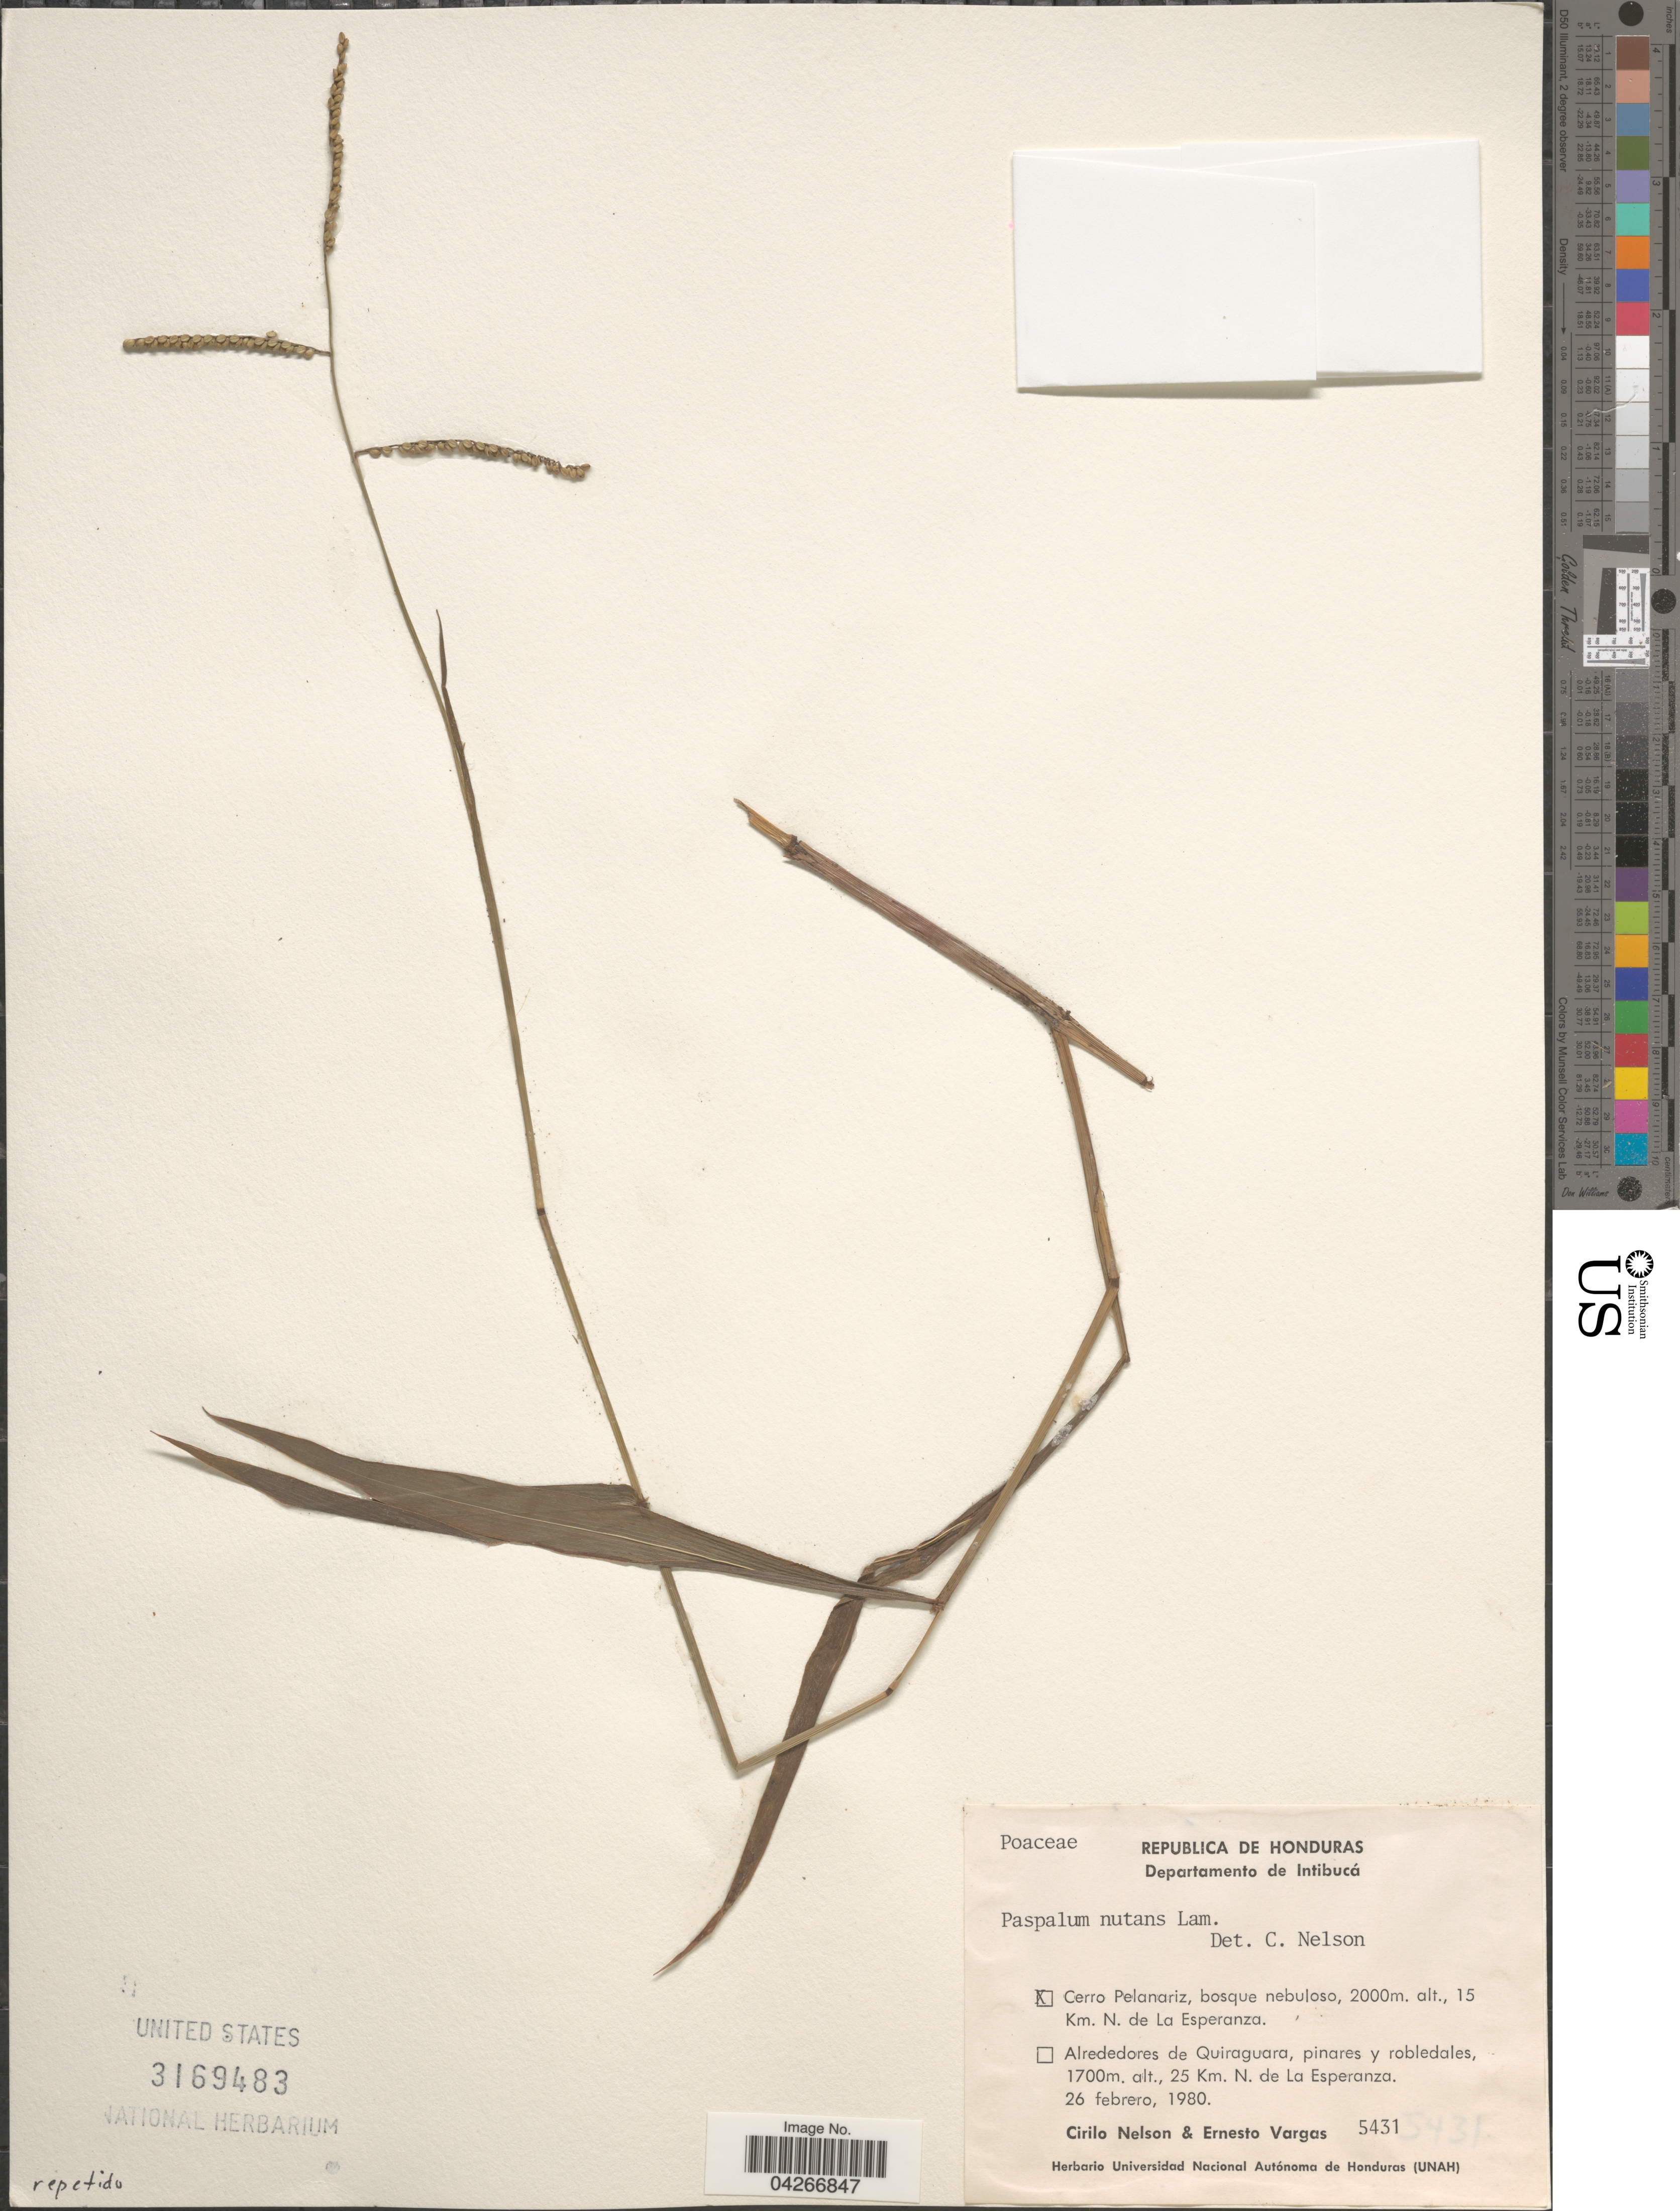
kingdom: Plantae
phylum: Tracheophyta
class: Liliopsida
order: Poales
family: Poaceae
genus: Paspalum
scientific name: Paspalum nutans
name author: Lam.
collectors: C. Nelson & E. Vargas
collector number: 5431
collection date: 1980-02-26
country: Honduras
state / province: Intibuca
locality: Departamento de Intibucá. Cerro Pelanariz, bosque nebuloso, 15 Km. N. de La Esperanza.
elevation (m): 2000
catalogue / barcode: US 3169483